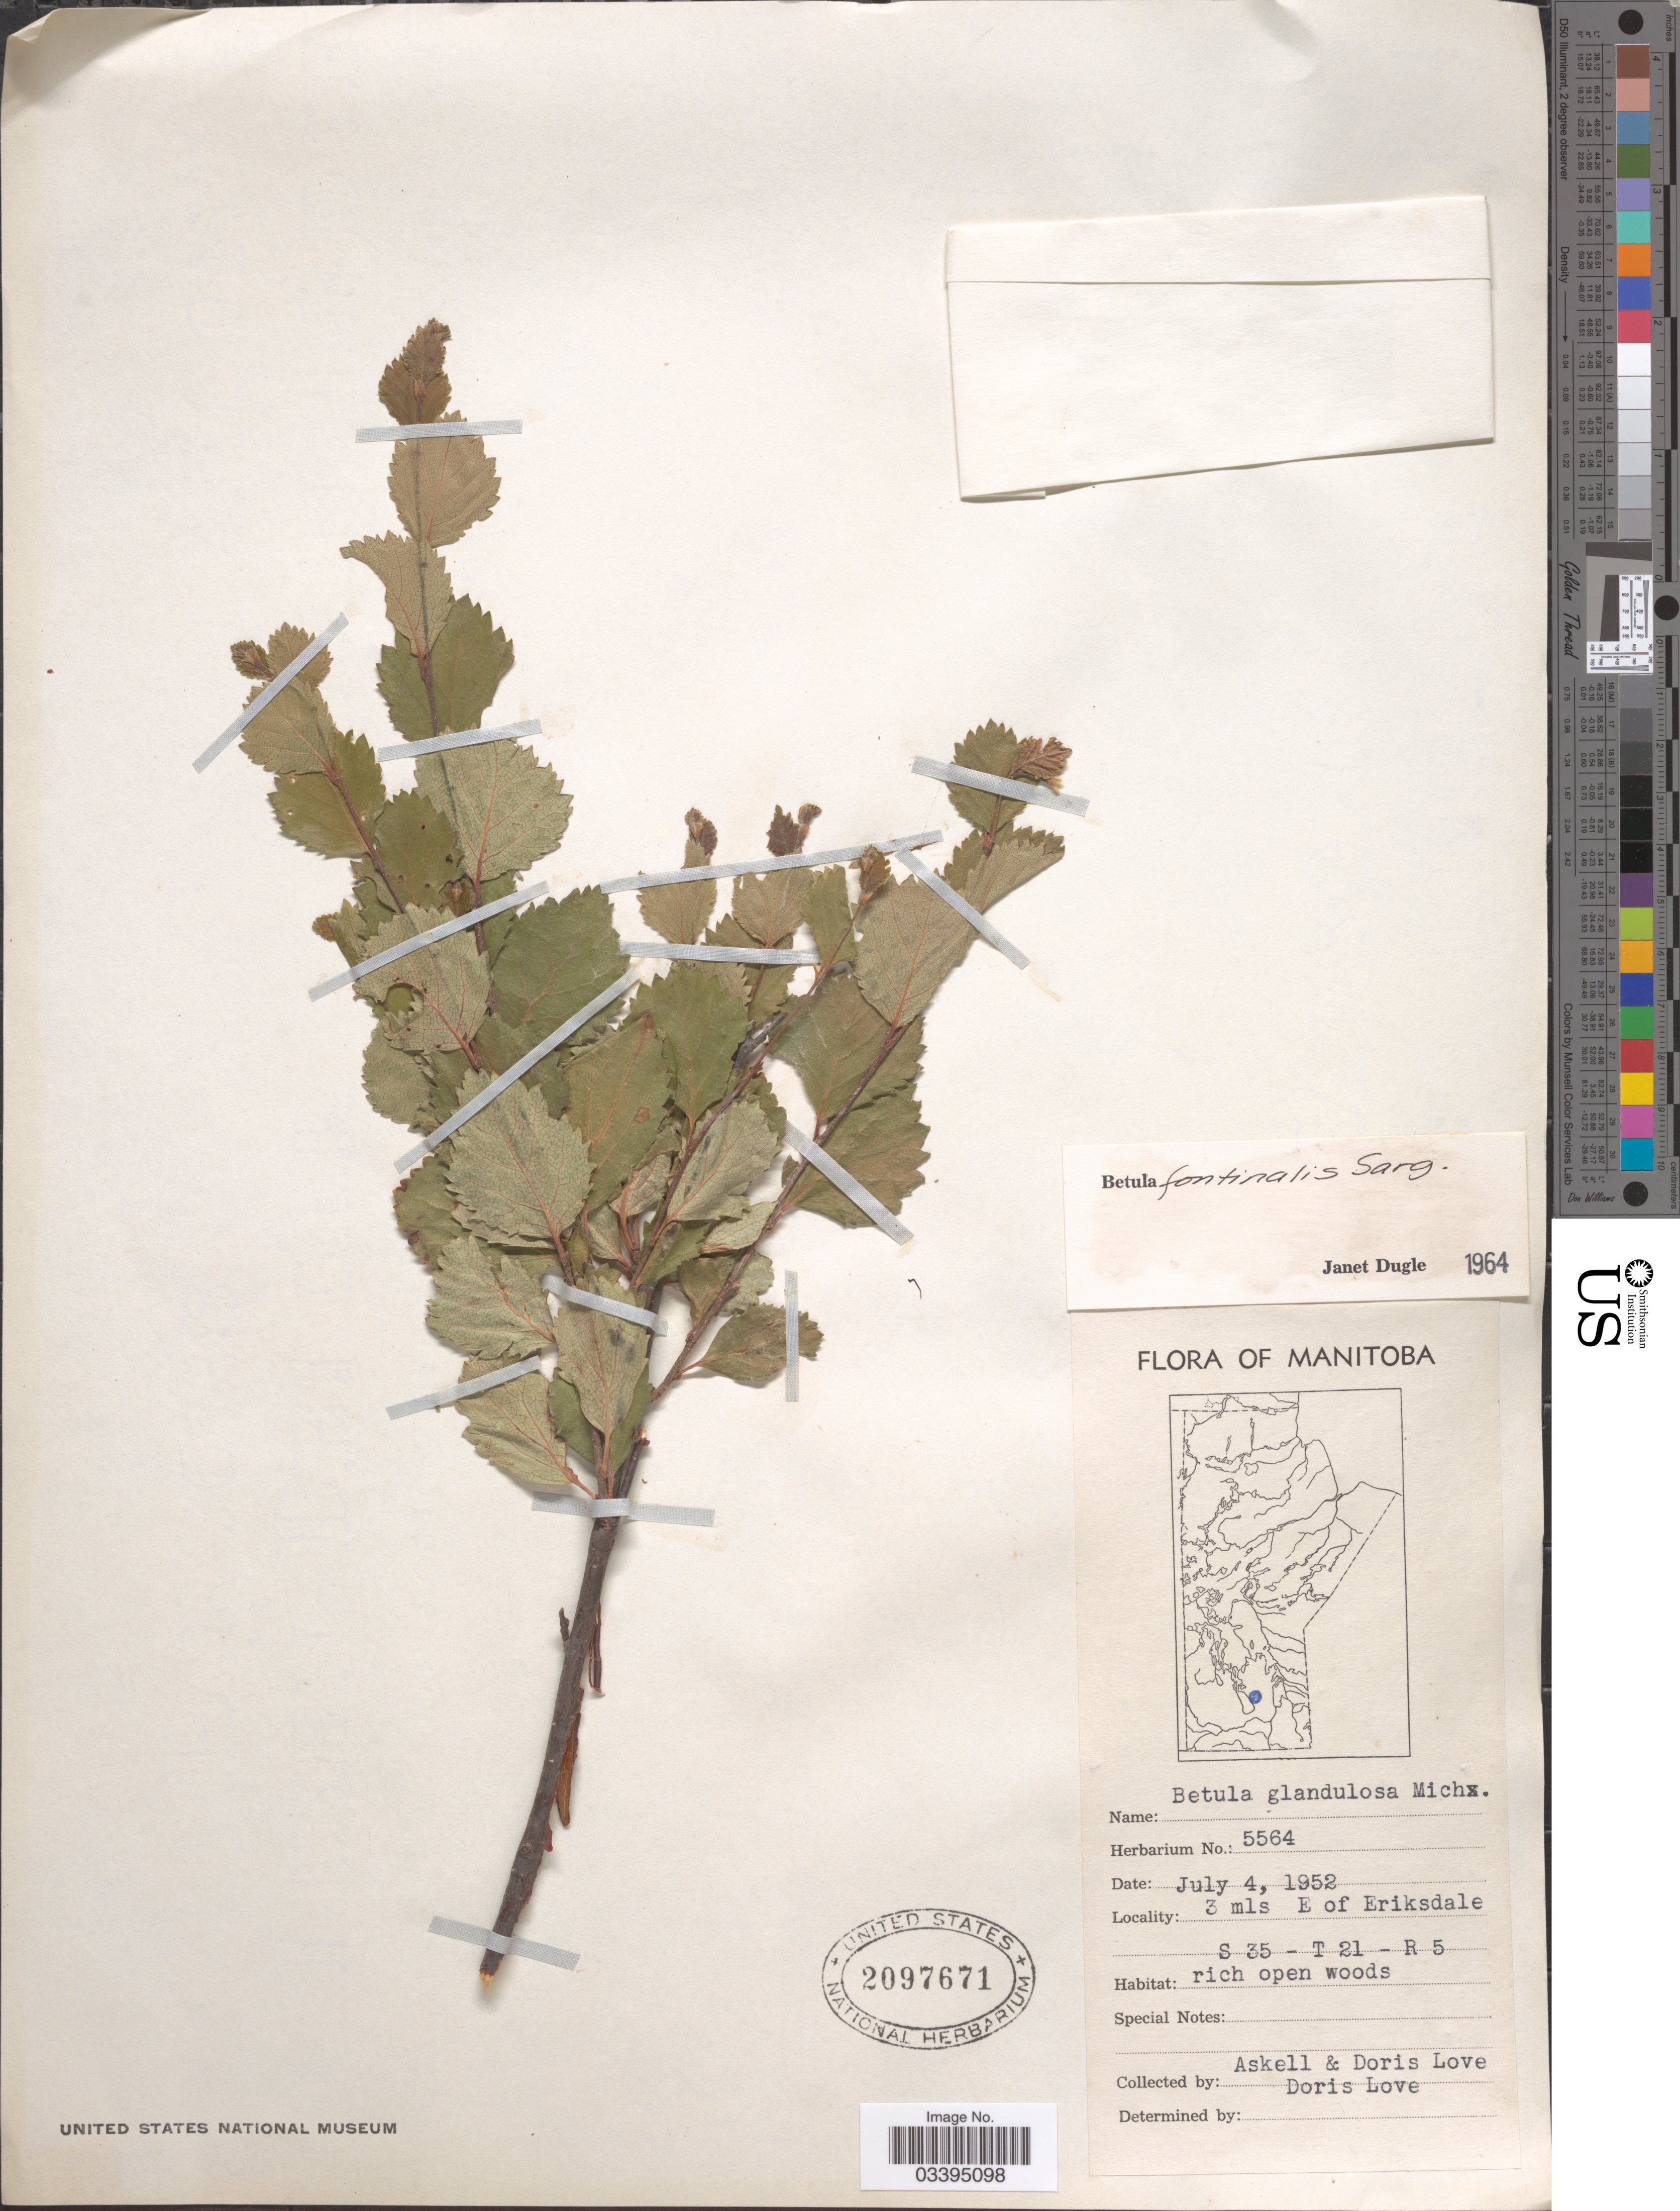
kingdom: Plantae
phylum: Tracheophyta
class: Magnoliopsida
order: Fagales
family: Betulaceae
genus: Betula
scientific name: Betula fontinalis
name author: Sarg.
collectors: Á. Löve & D. Löve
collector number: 5564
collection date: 1952-07-04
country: Canada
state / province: Manitoba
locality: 3 mls E of Eriksdale S 35 - T 21 - R 5.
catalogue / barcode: US 2097671